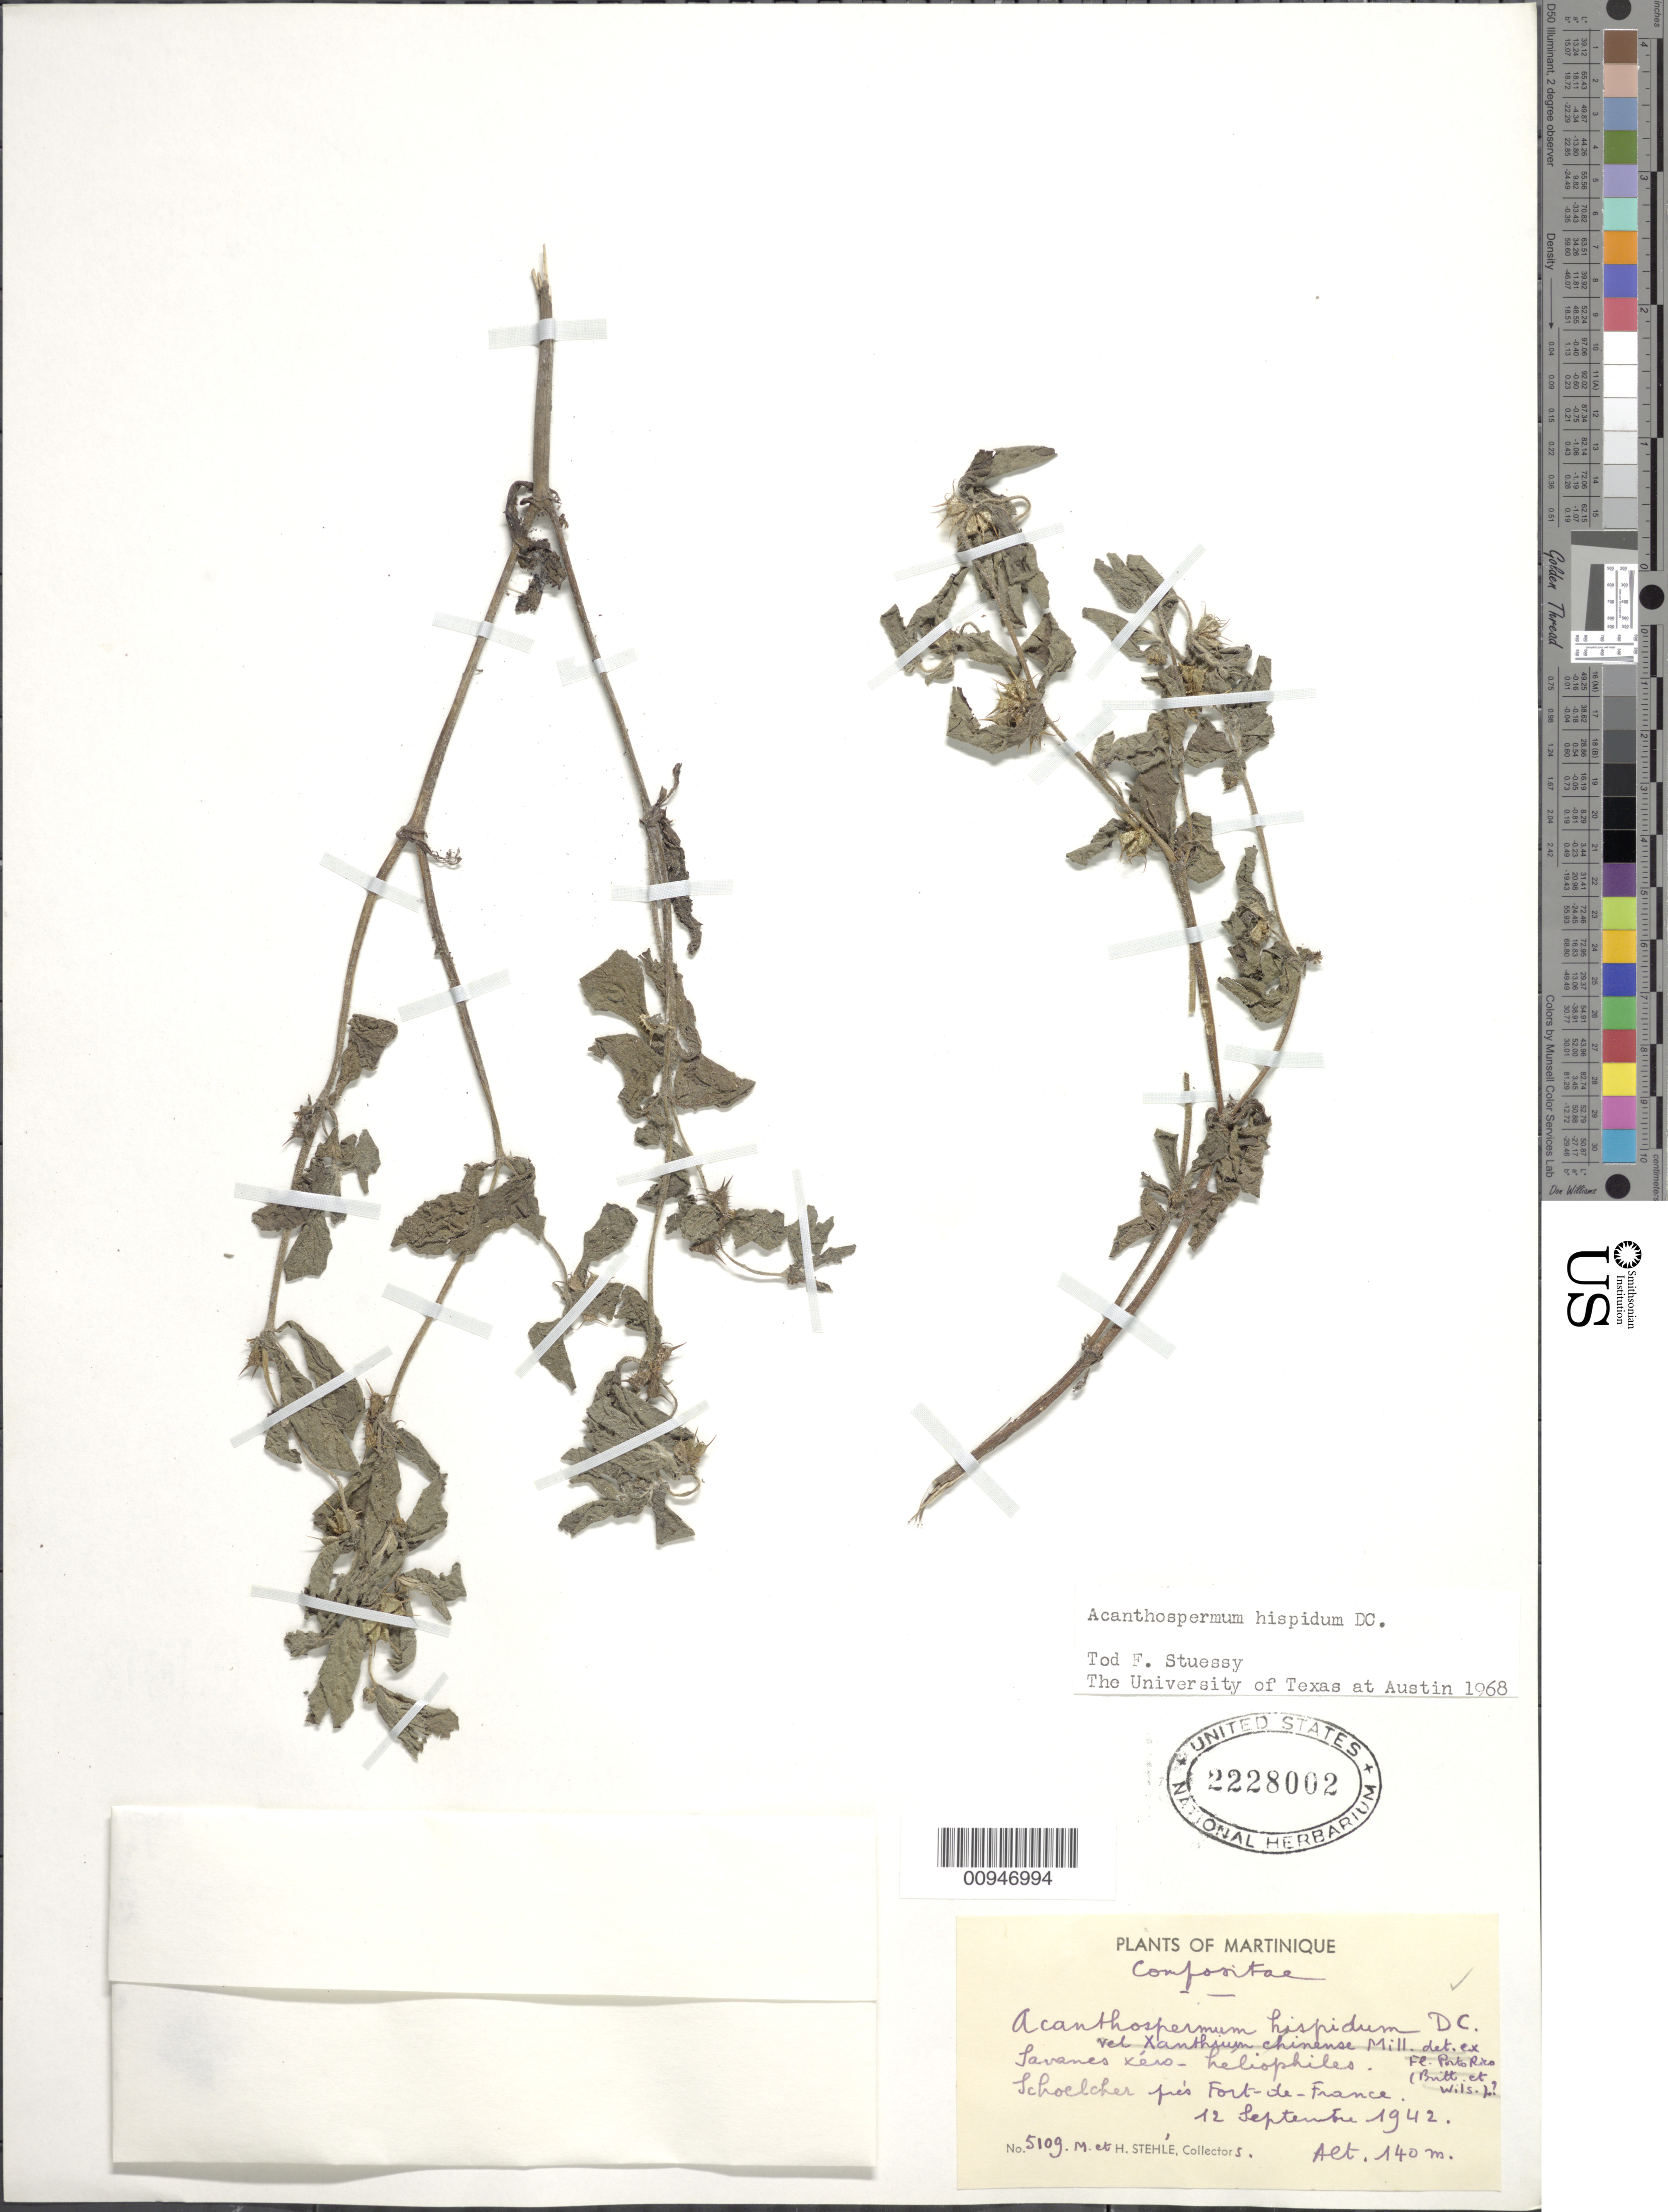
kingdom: Plantae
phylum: Tracheophyta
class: Magnoliopsida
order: Asterales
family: Asteraceae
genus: Acanthospermum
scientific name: Acanthospermum hispidum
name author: DC.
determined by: Stuessy, T. F.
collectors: H. Stehlé & M. Stehlé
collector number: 5109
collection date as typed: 12 Sep 1942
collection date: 1942-09-12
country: Martinique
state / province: Fort-de-France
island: Martinique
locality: Fort-de-France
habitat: Savanes xérs, heliophiles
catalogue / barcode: US 2228002